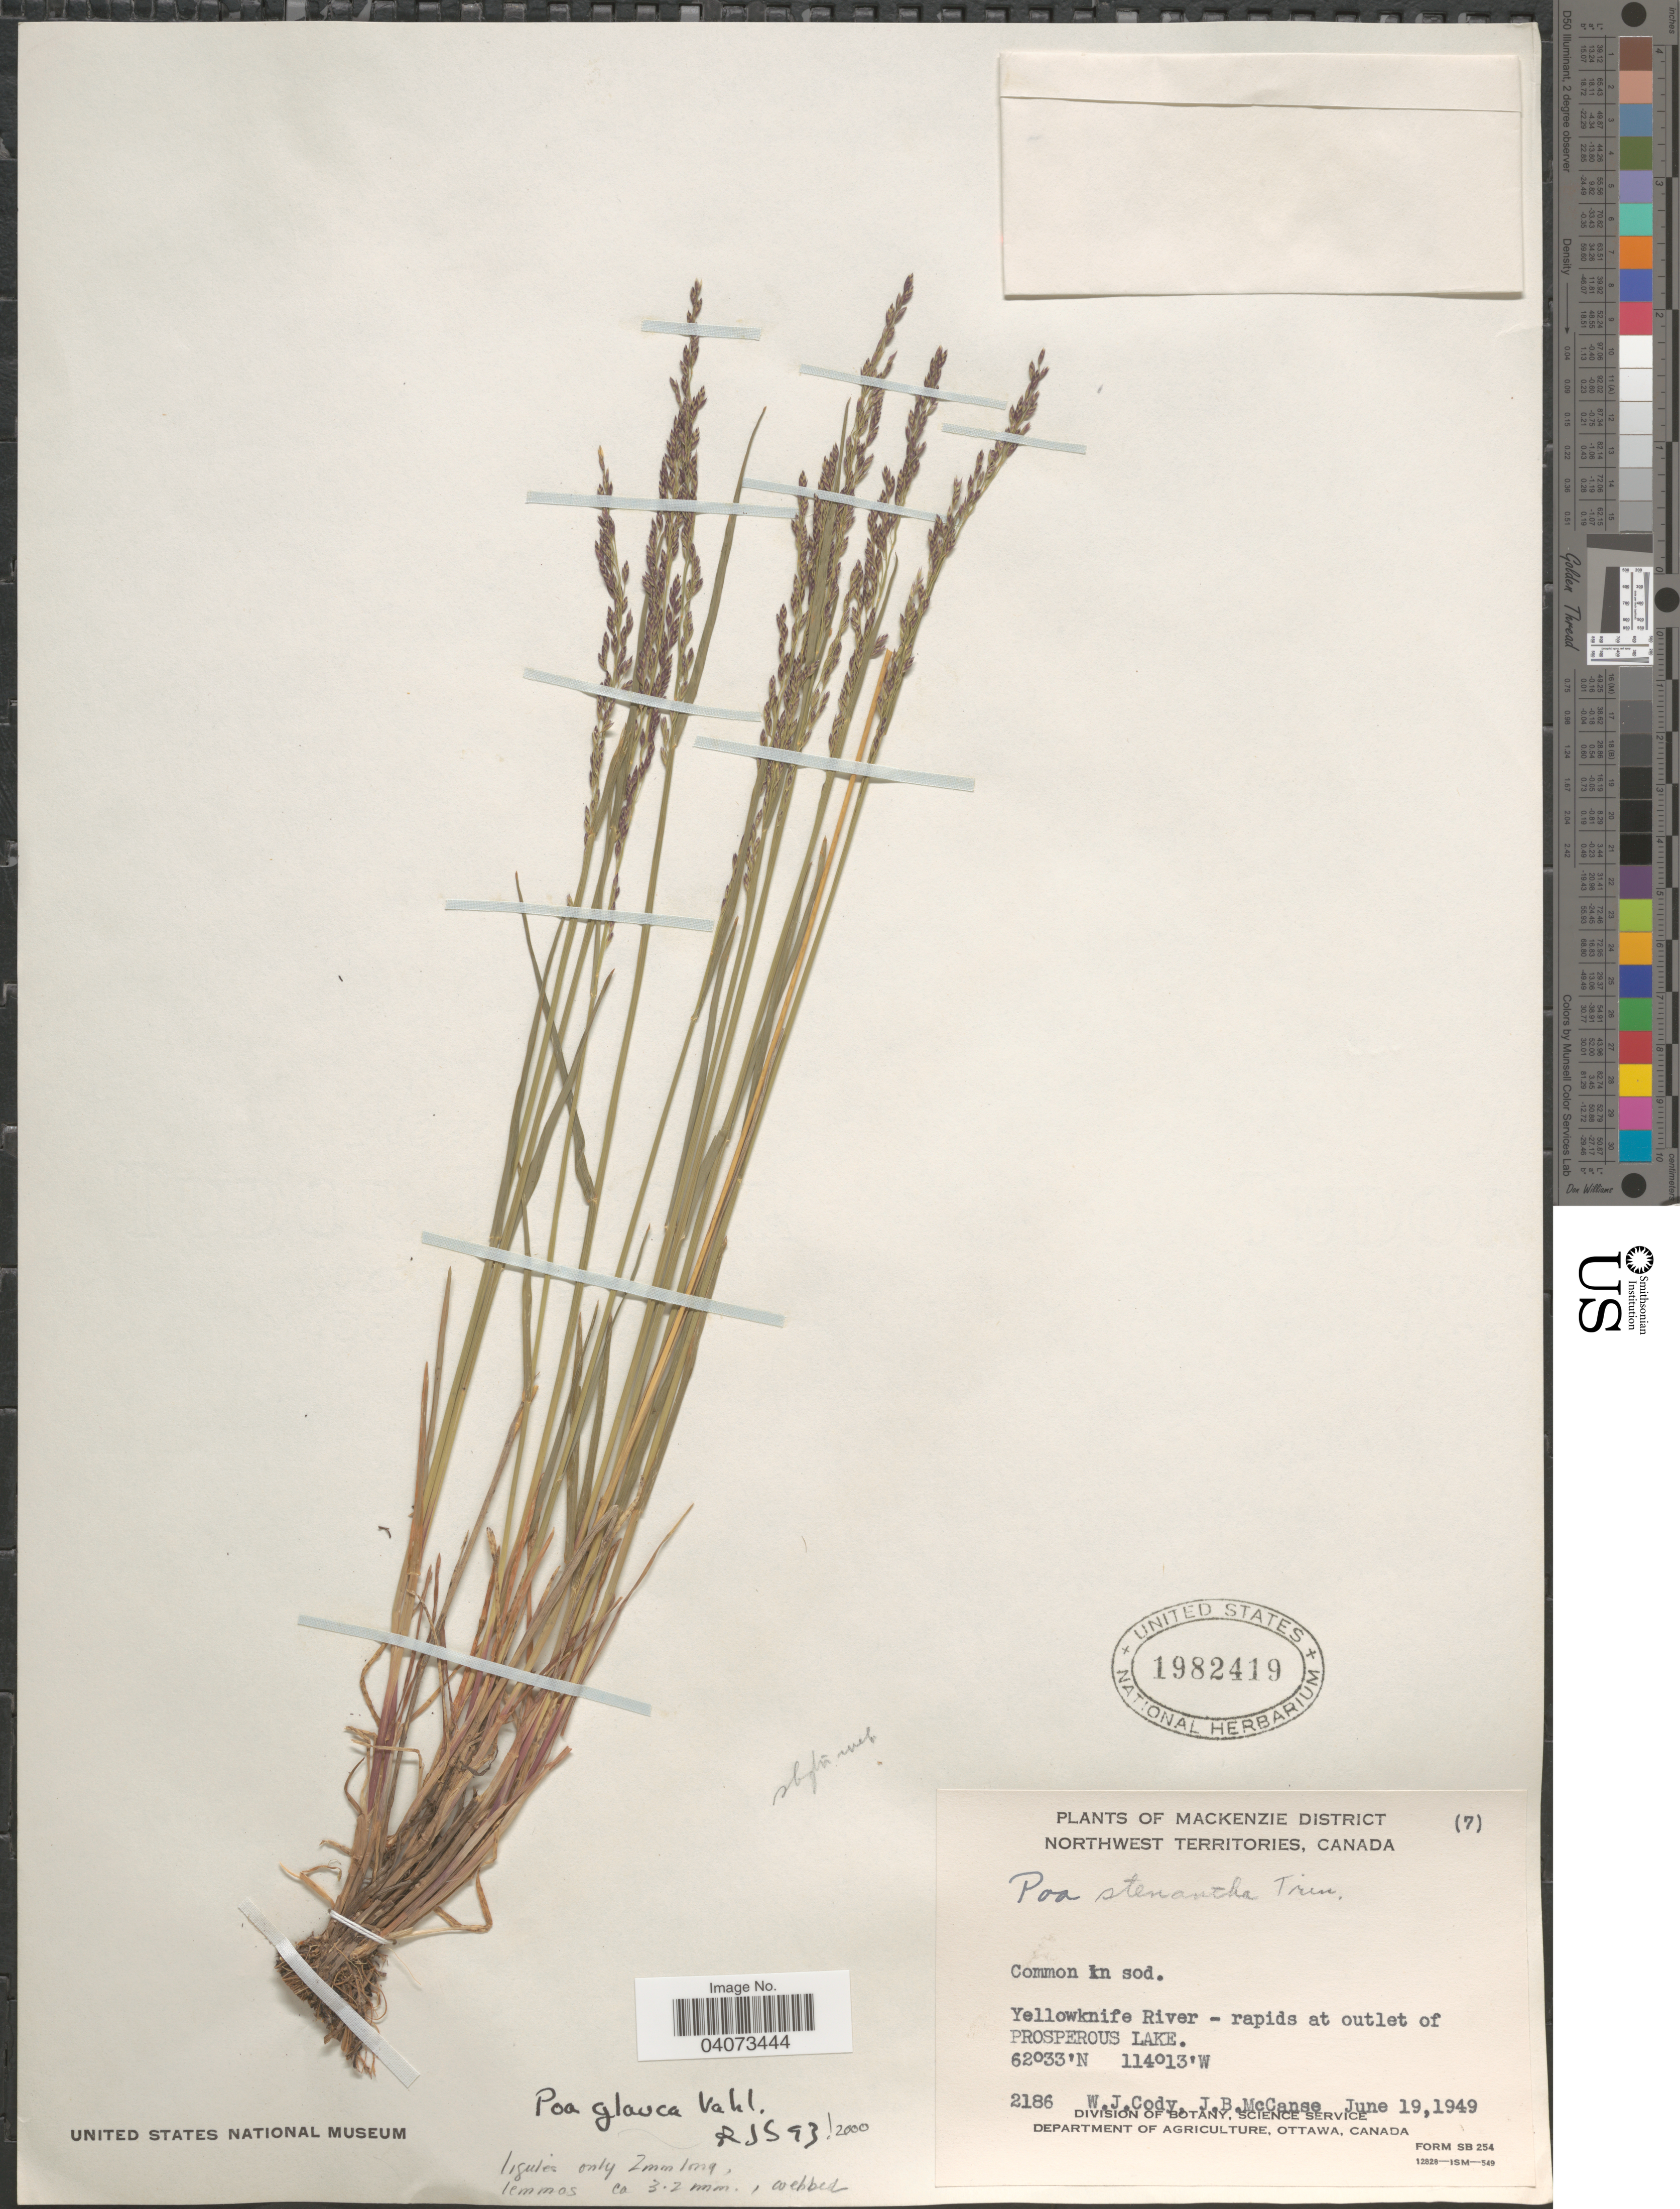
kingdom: Plantae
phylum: Tracheophyta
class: Liliopsida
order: Poales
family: Poaceae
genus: Poa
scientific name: Poa glauca fo. rotundata ined.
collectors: W. Cody & J. McCanse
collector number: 2186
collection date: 1949-06-19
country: Canada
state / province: Northwest Territories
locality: Mackenzie District. Yellowknife River - rapids at outlet of Prosperous Lake.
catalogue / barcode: US 1982419